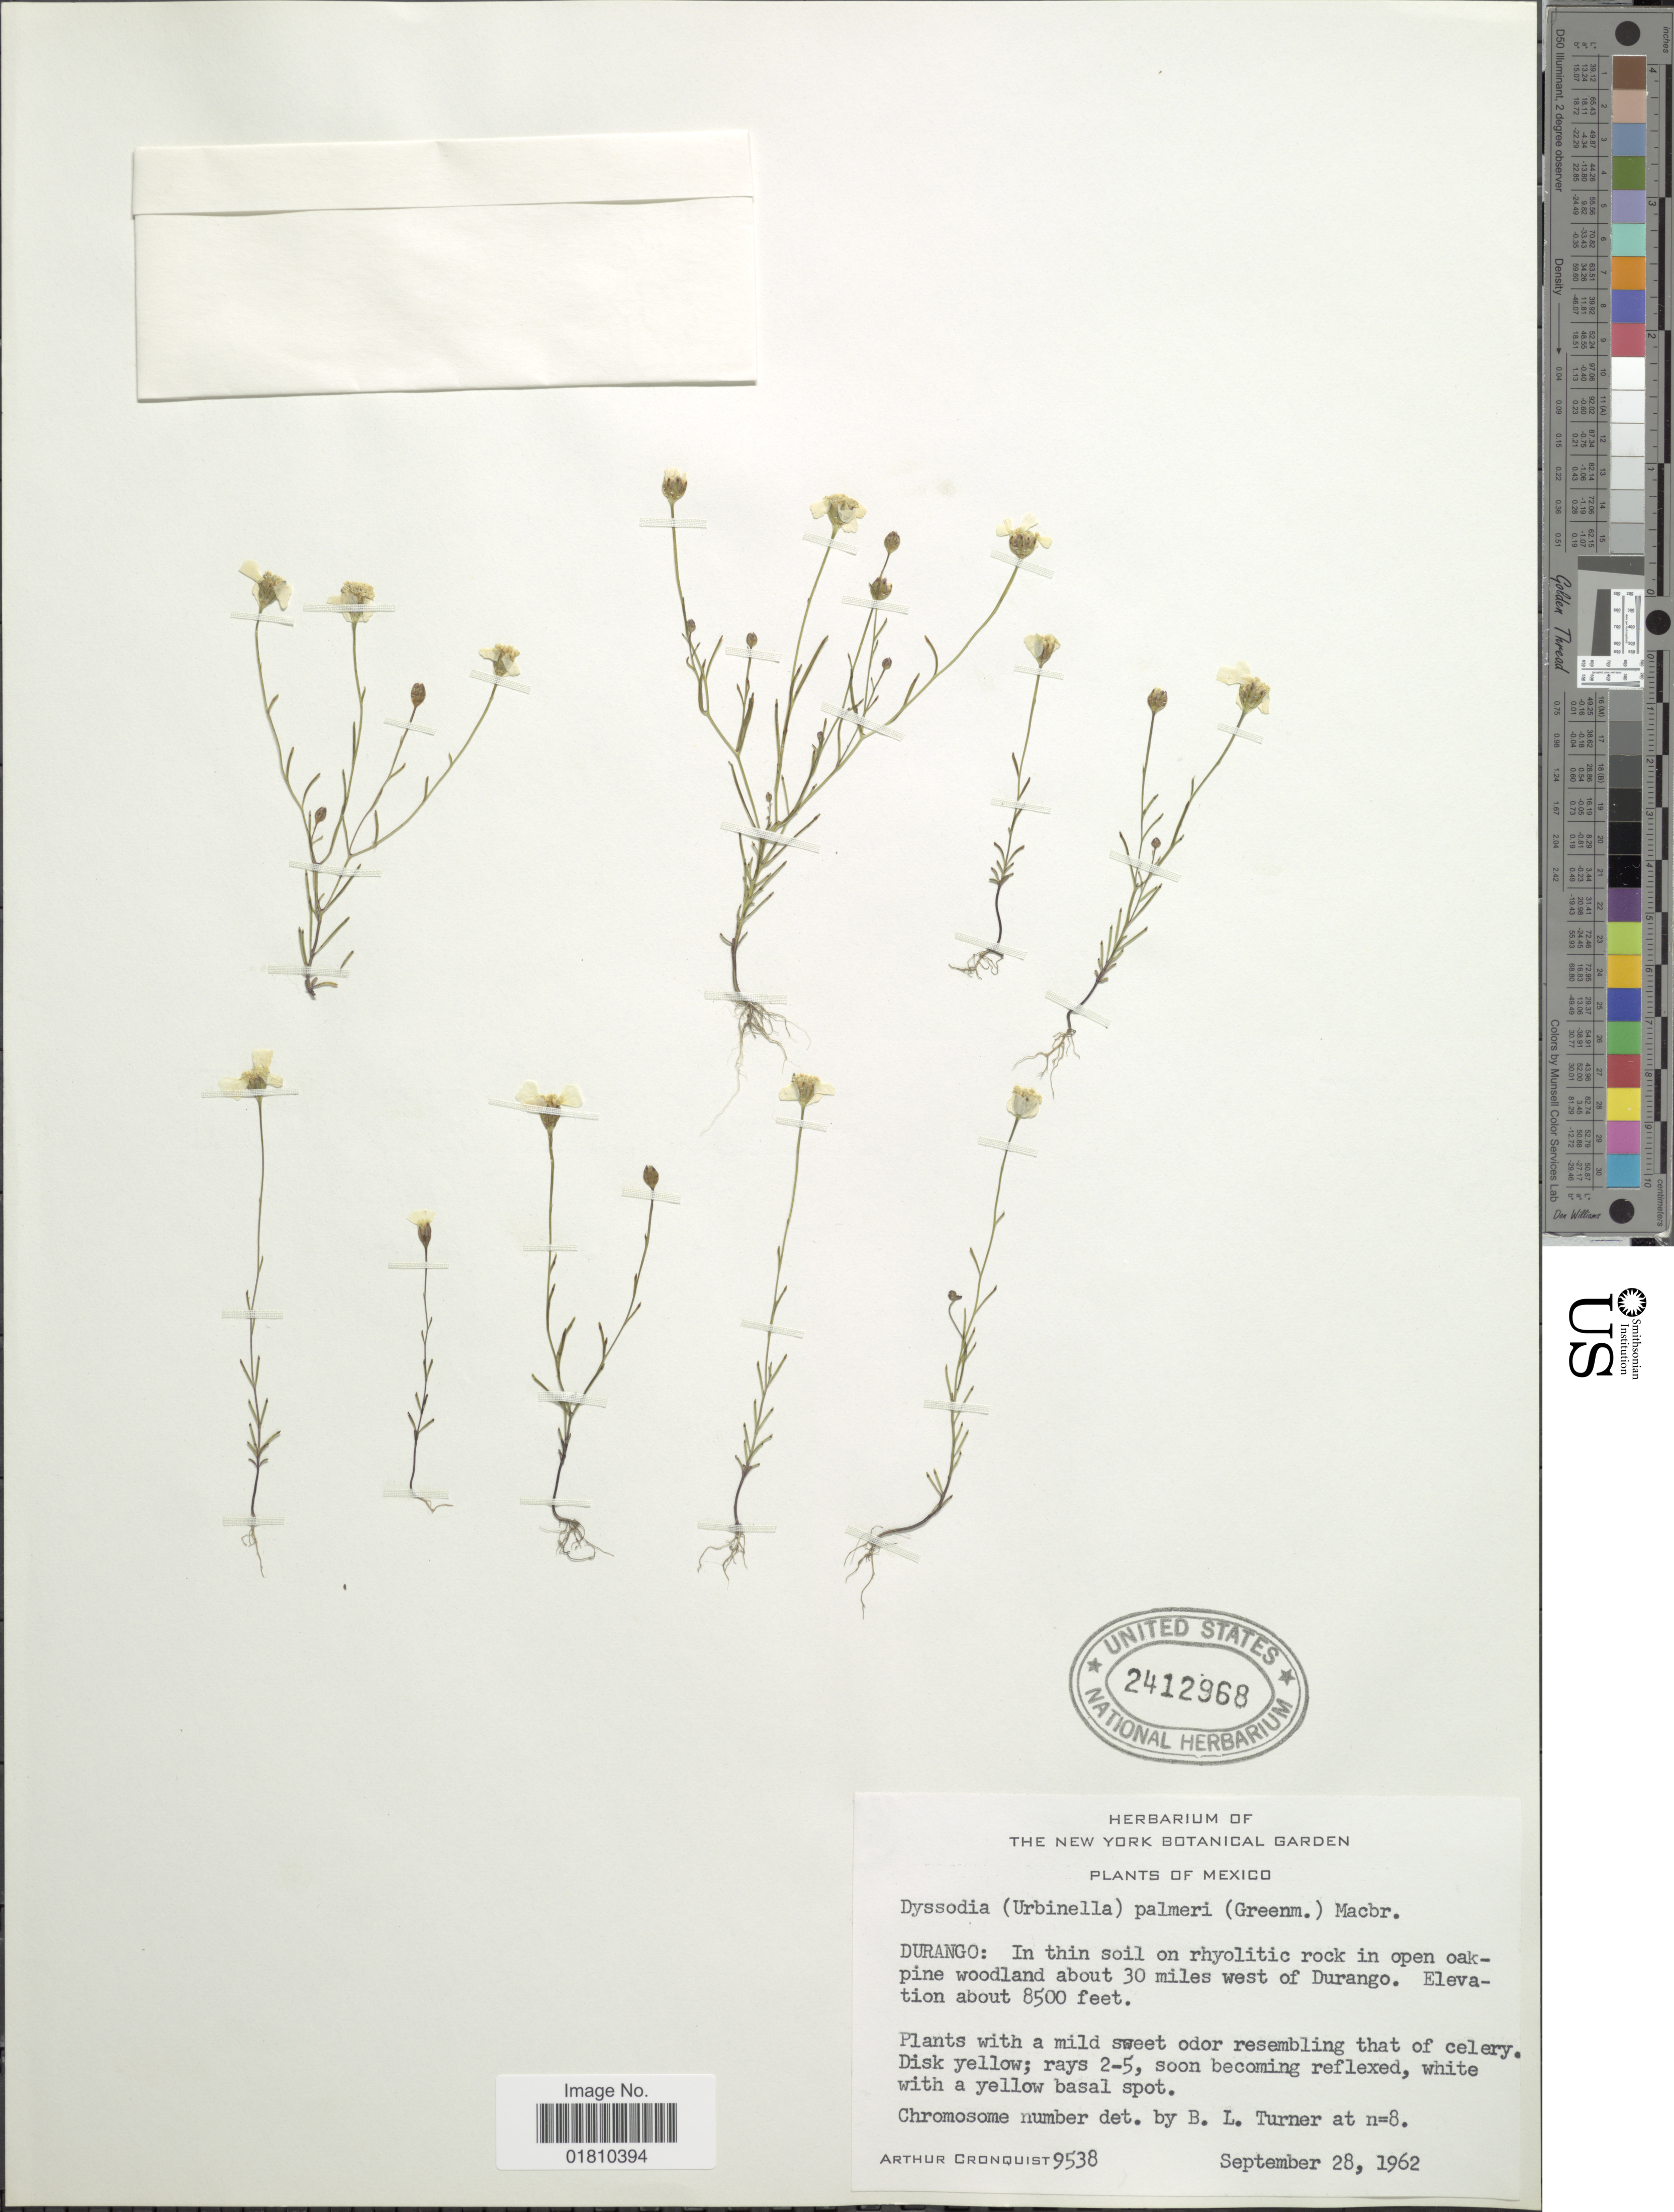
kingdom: Plantae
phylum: Tracheophyta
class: Magnoliopsida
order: Asterales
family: Asteraceae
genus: Urbinella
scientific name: Urbinella palmeri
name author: Greenm.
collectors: A. J. Cronquist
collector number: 9538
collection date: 1962-09-28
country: Mexico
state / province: Durango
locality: In thin soil on rhyolitic rock in open oak-pine woodland about 30 miles west of Durango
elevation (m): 2591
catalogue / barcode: US 2412968